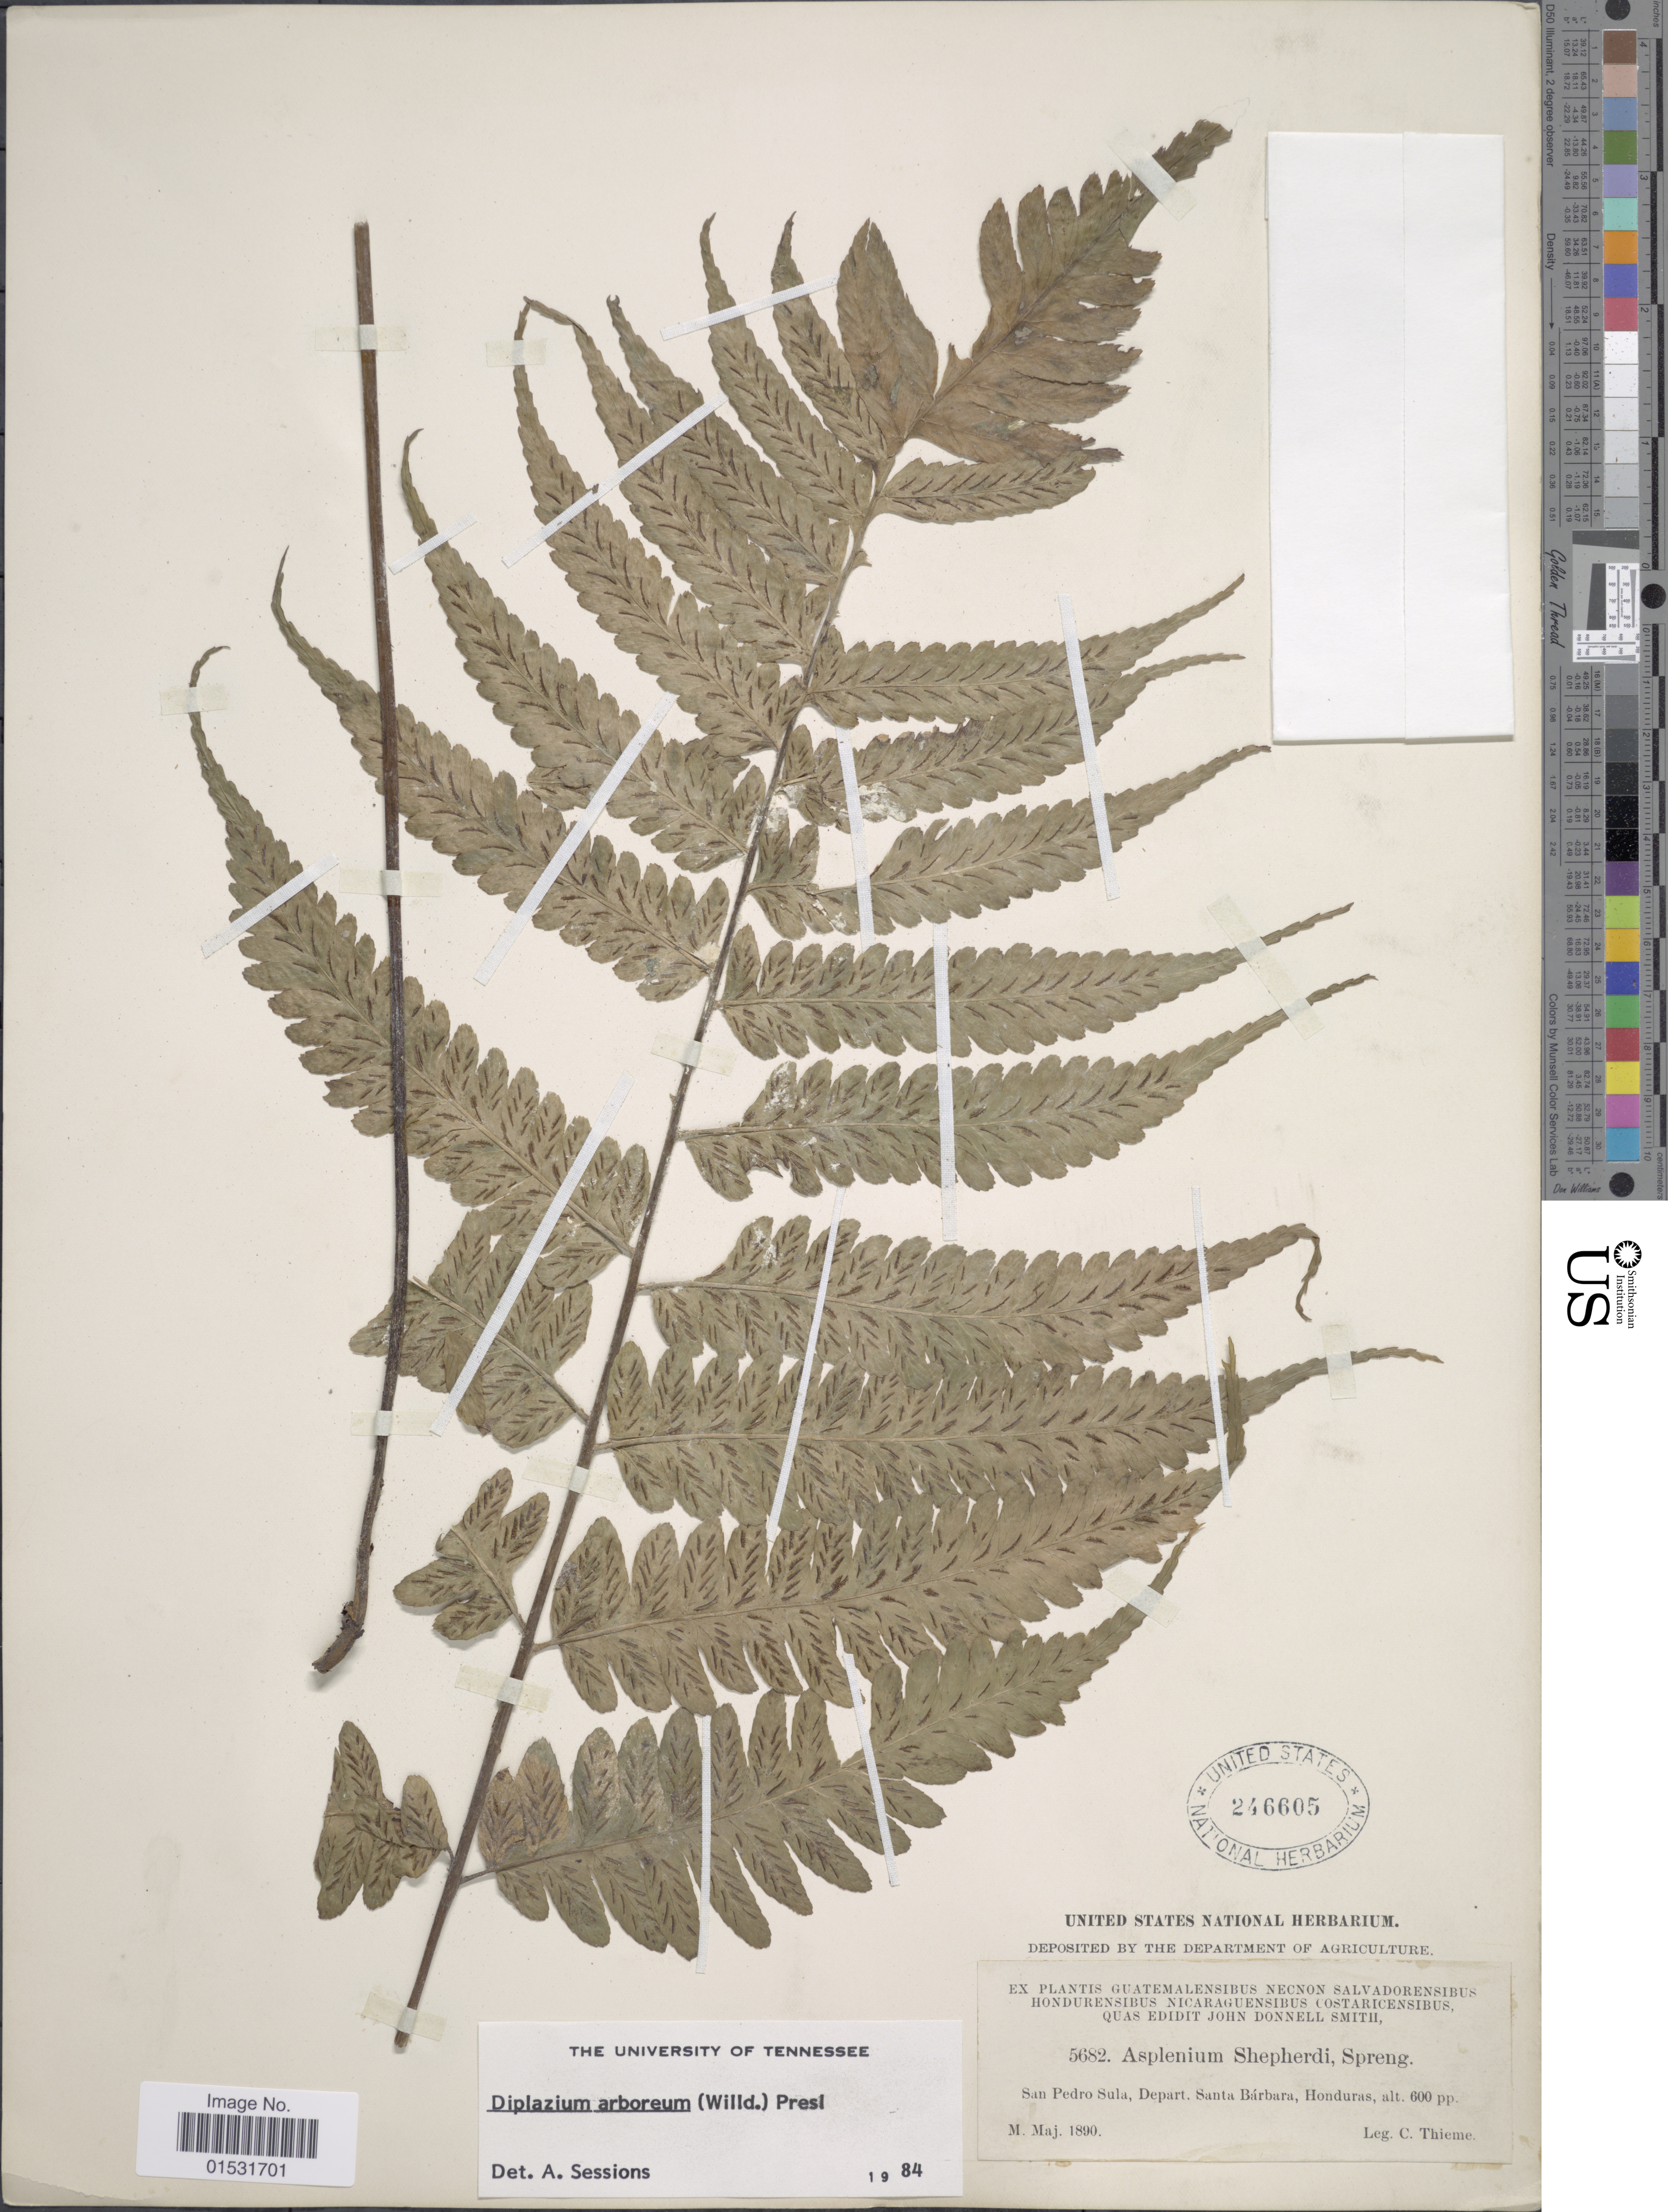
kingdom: Plantae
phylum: Tracheophyta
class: Polypodiopsida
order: Polypodiales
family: Athyriaceae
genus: Diplazium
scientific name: Diplazium cristatum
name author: (Desr.) Alston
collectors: C. Thieme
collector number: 5682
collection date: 1890-05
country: Honduras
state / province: Santa Bárbara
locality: San Pedro Sula, Depart. Santa Barbara.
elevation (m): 183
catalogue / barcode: US 246605